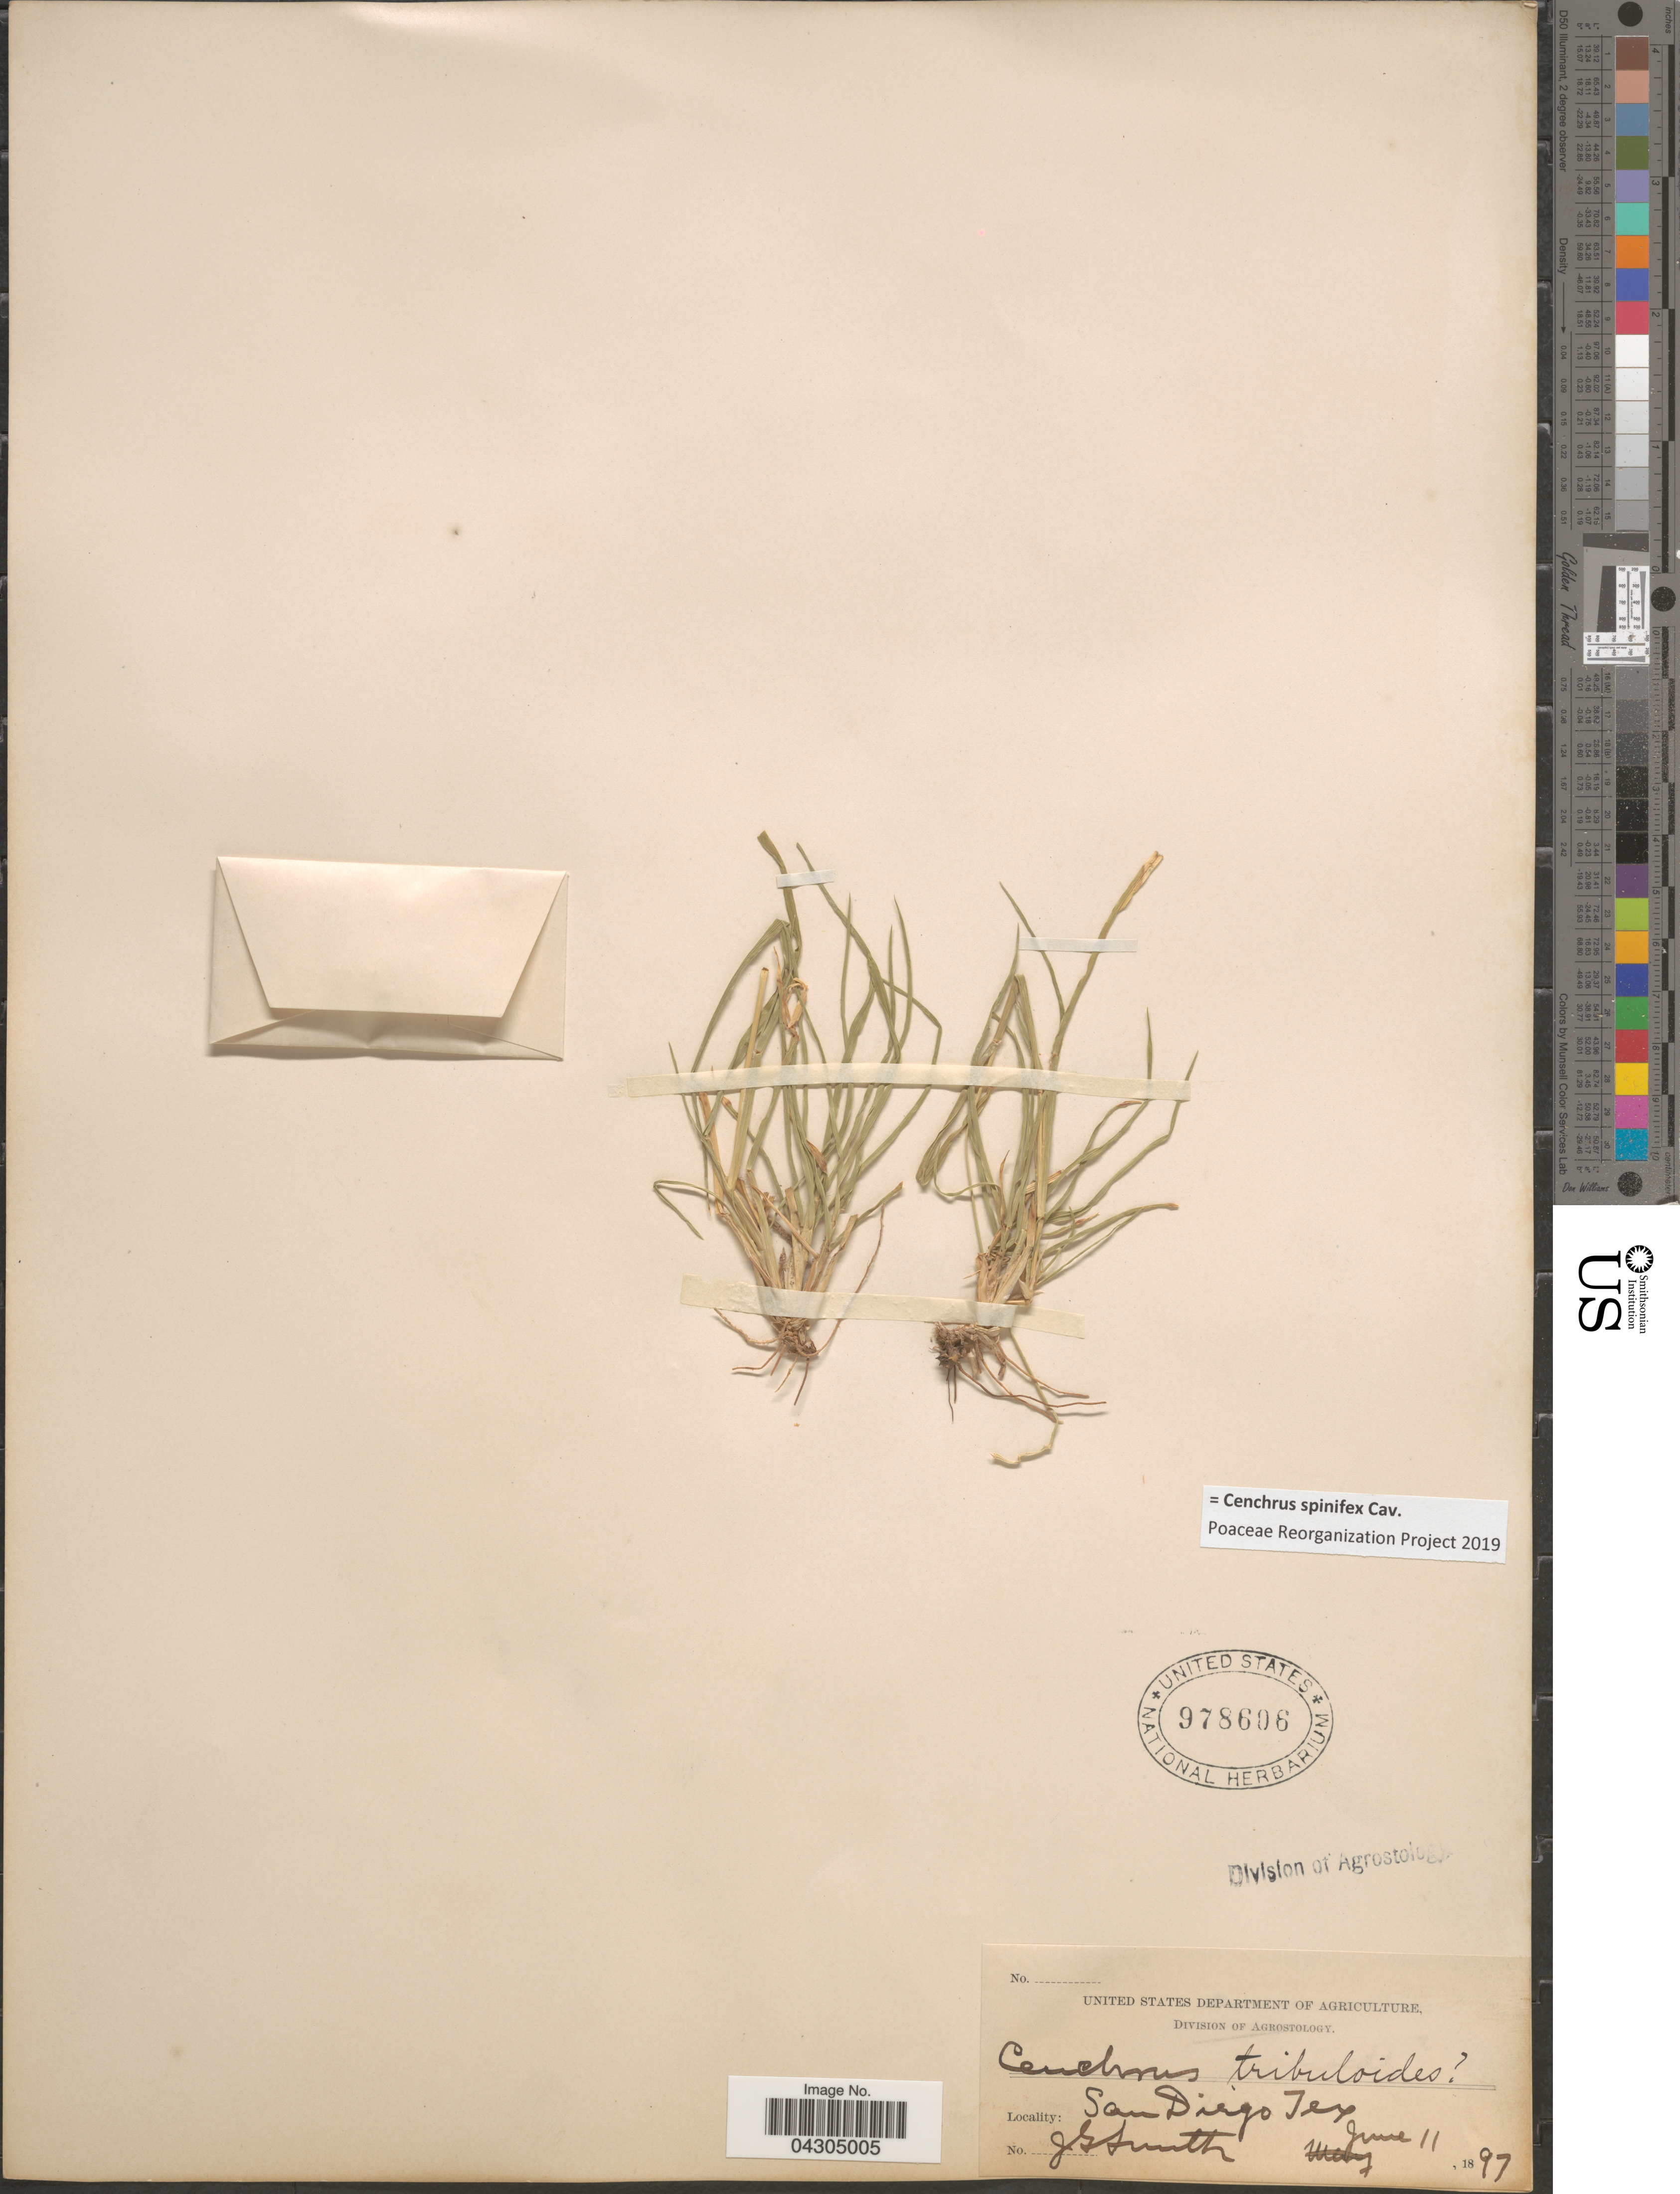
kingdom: Plantae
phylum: Tracheophyta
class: Liliopsida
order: Poales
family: Poaceae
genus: Cenchrus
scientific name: Cenchrus spinifex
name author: Cav.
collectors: J. G. Smith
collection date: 1897-06-11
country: United States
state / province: Texas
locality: San Diego.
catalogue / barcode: US 978606